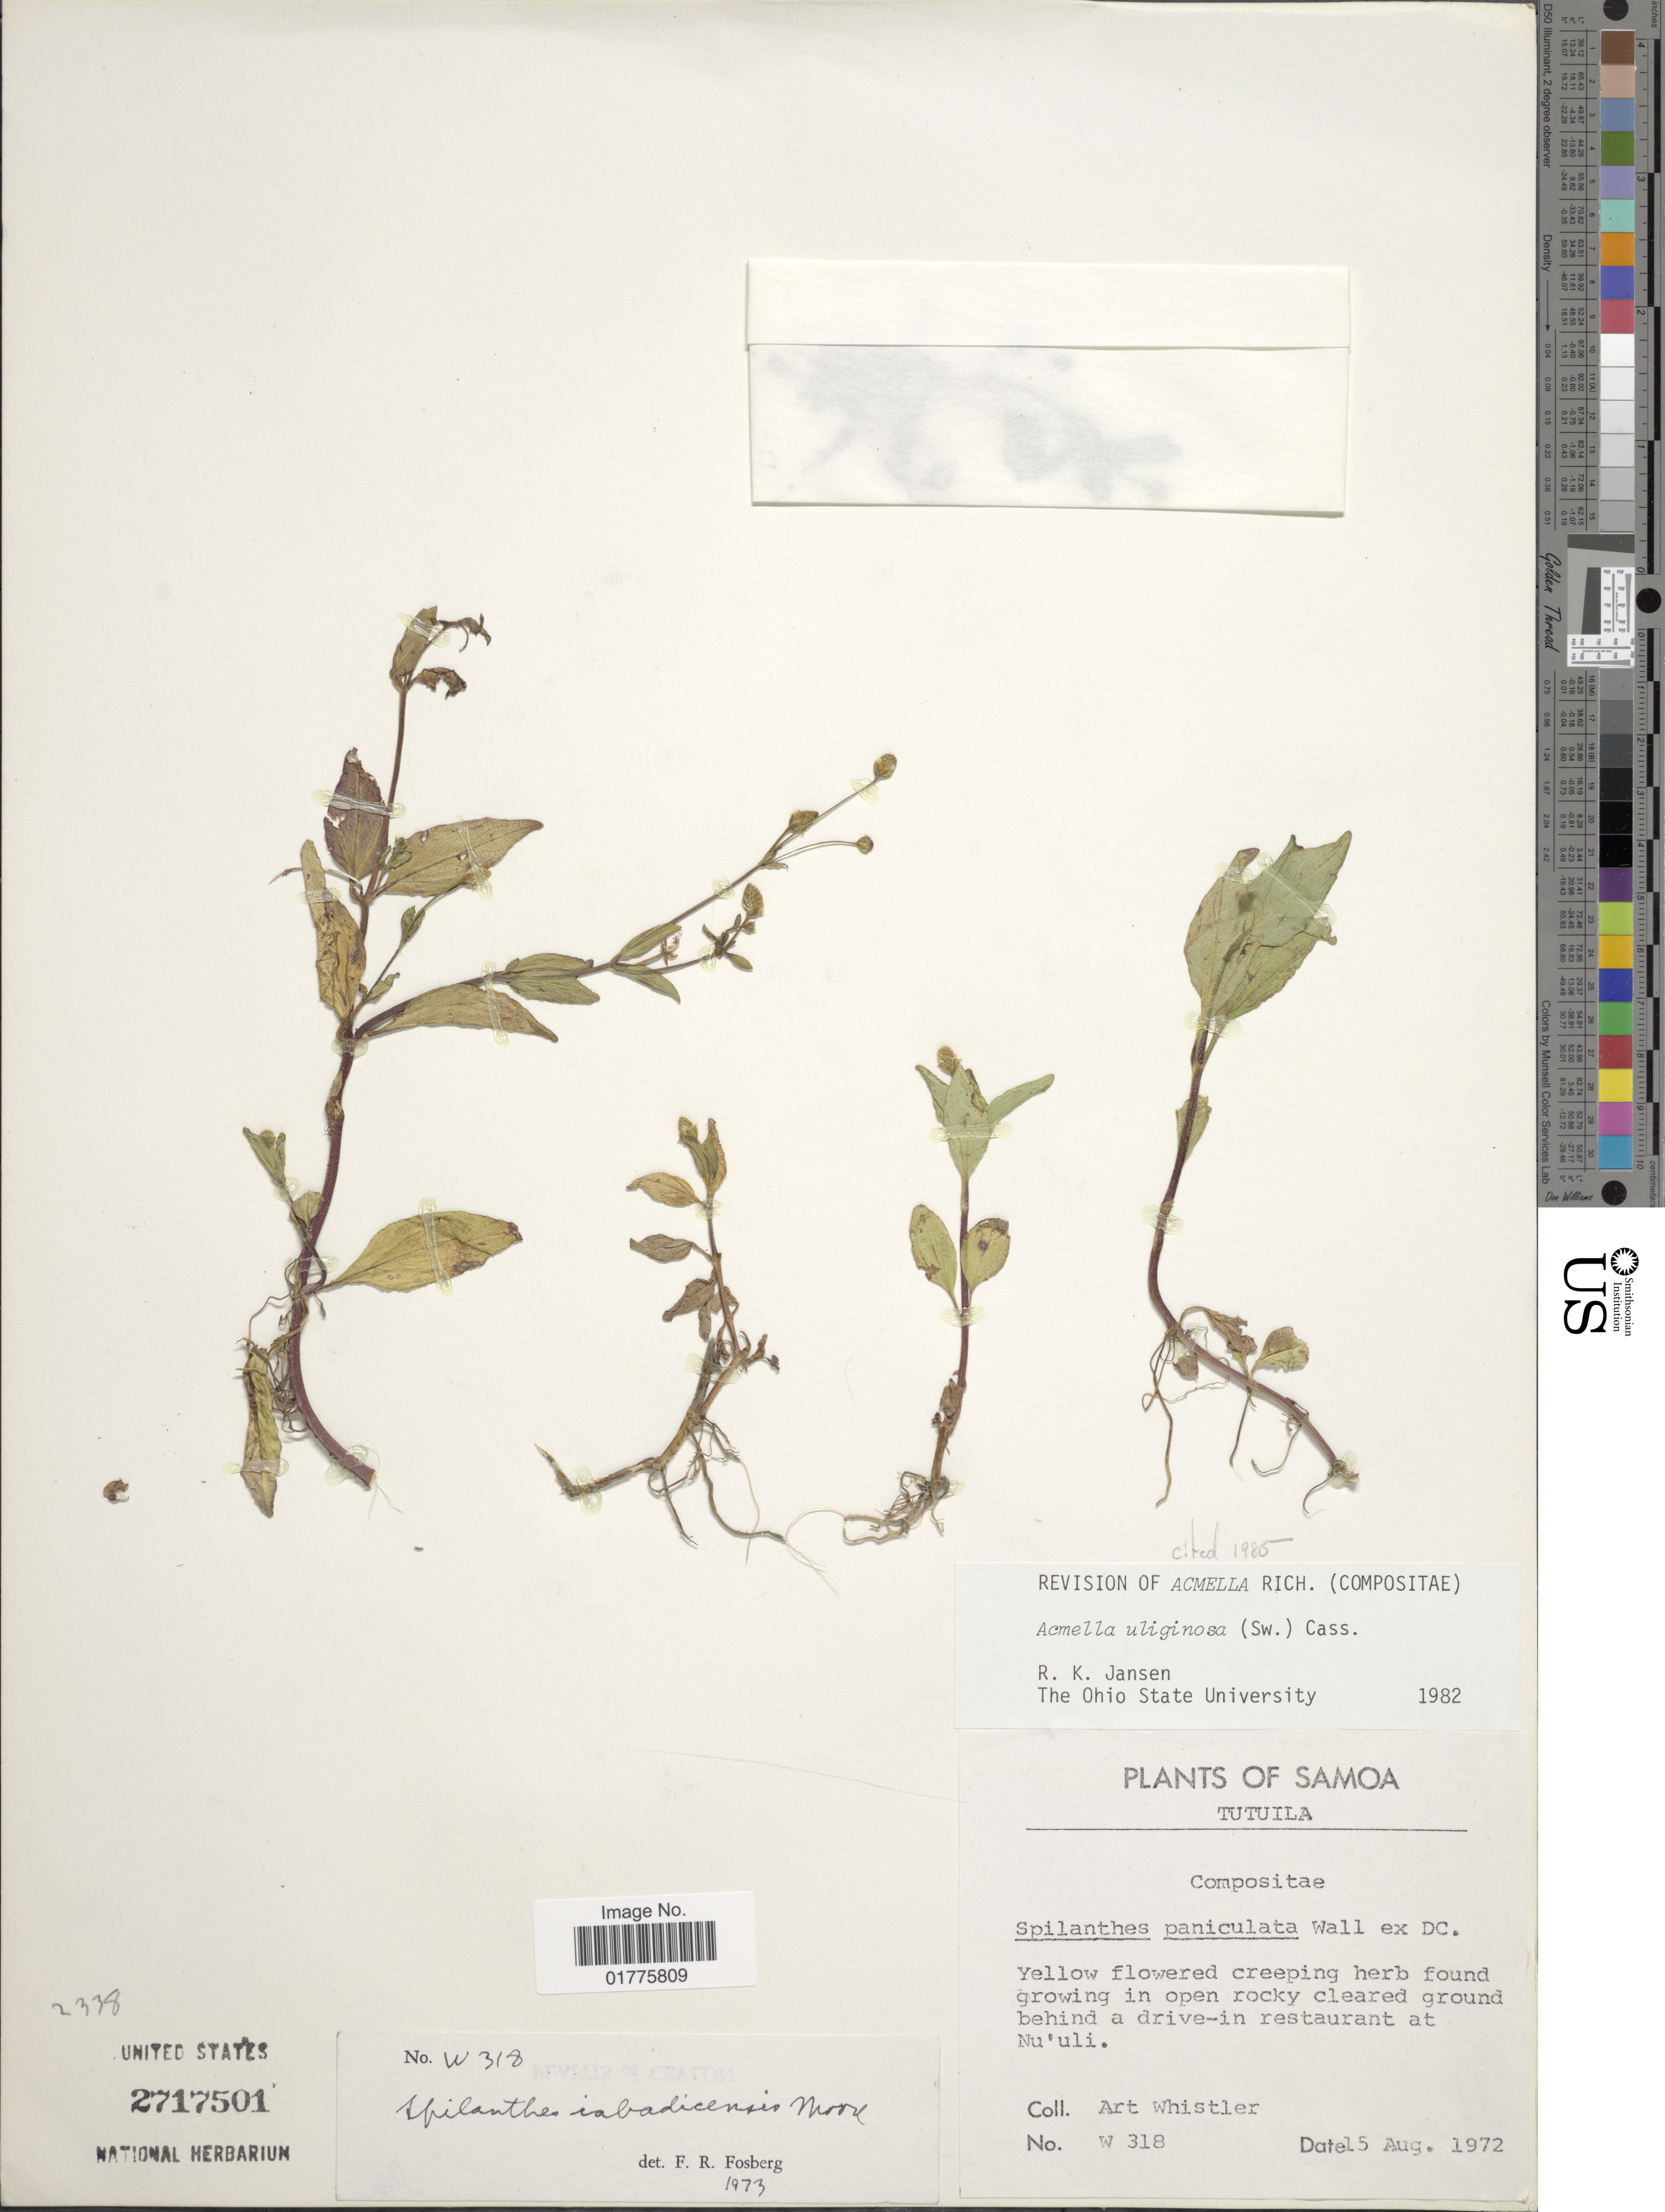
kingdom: Plantae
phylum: Tracheophyta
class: Magnoliopsida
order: Asterales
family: Asteraceae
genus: Acmella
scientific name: Acmella uliginosa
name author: (Sw.) Cass.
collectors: A. Whistler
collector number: W318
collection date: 1972-08-05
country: American Samoa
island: Tutuila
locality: Tutuila, growing in open rocky cleared ground behind a drive-in restaurant at Nu'uli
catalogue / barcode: US 2717501